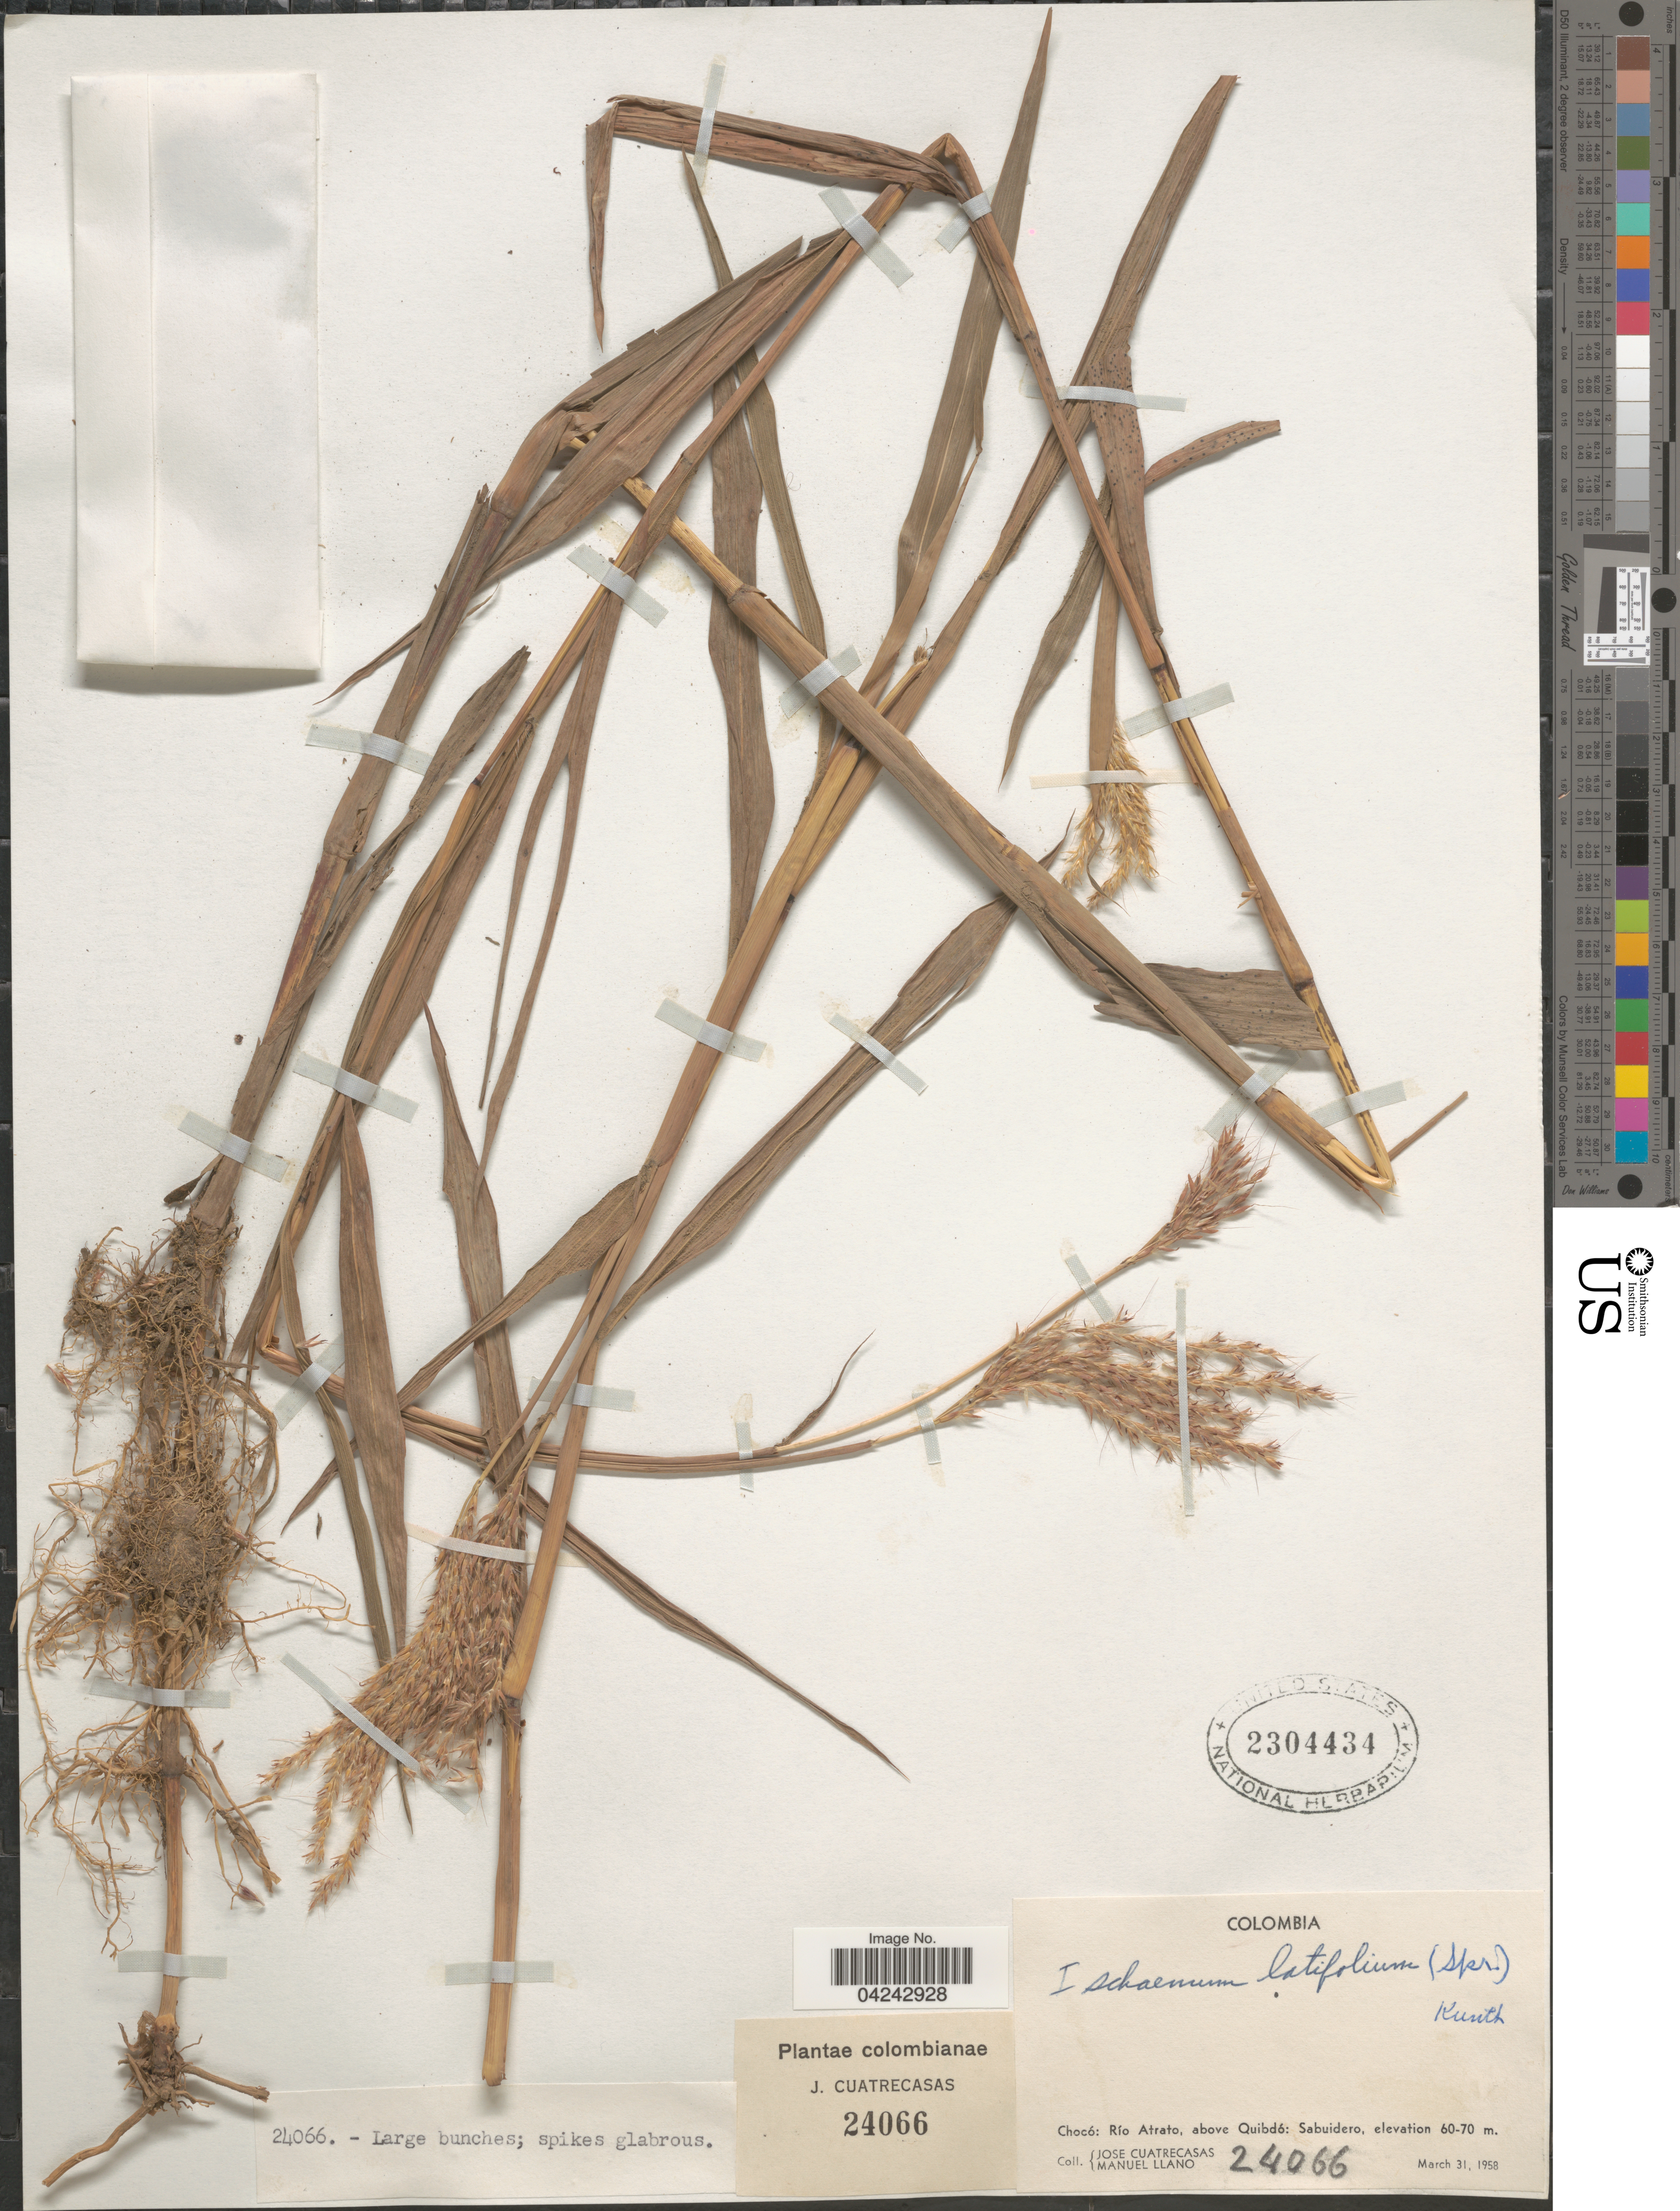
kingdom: Plantae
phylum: Tracheophyta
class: Liliopsida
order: Poales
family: Poaceae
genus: Ischaemum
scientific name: Ischaemum latifolium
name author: (Spreng.) Kunth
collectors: J. Cuatrecasas & M. Llano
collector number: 24066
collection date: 1958-03-31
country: Colombia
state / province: Chocó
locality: Río Atrato, above Quibdó: Sabuidero.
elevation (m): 60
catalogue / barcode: US 2304434